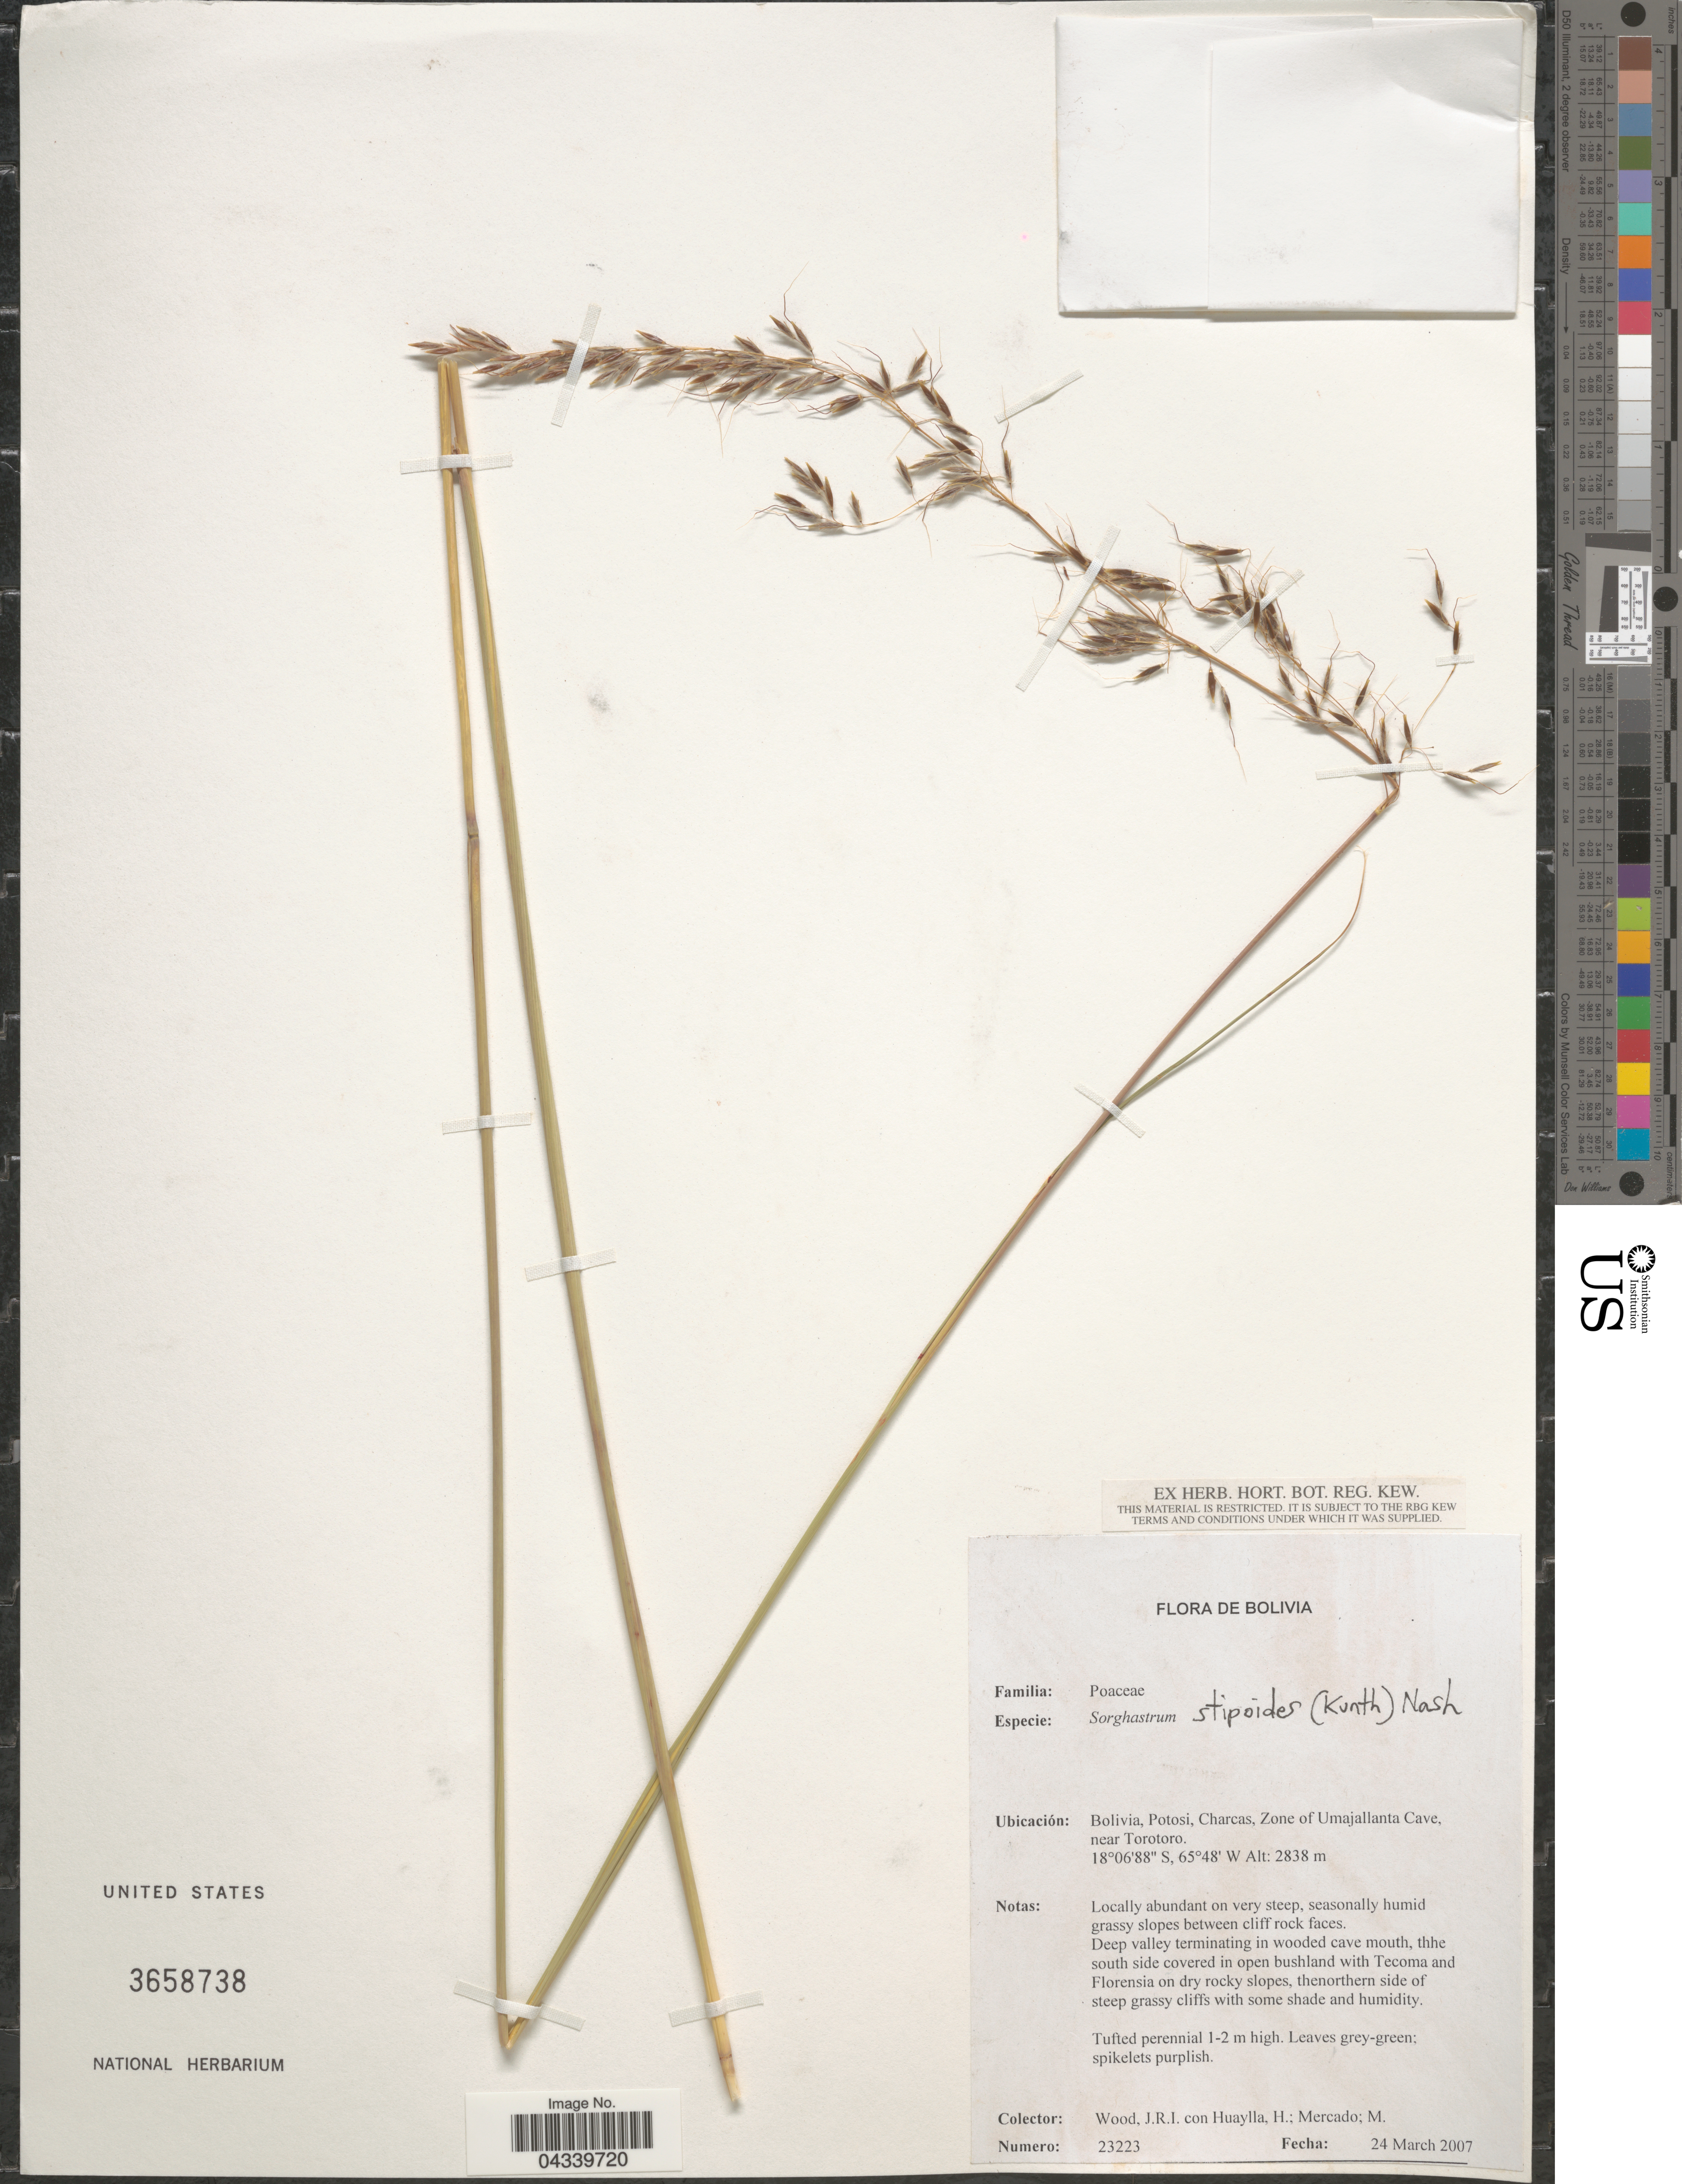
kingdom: Plantae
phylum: Tracheophyta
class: Liliopsida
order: Poales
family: Poaceae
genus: Sorghastrum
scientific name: Sorghastrum stipoides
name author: (Kunth) Nash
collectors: J. R. I. Wood, H. Huaylla & M. Mercado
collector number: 23223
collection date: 2007-03-24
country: Bolivia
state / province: Potosi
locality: Charcas, Zone of Umajallanta Cave, near Torotoro. On very steep, seasonally humid grassy slopes between cliff rock faces. Deep valley terminating in wooded cave mouth, thhe south side covered in open bushland on dry rocky slopes, thenorthern side of steep grassy cliffs with some shade and humidity.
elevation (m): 2838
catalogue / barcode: US 3658738